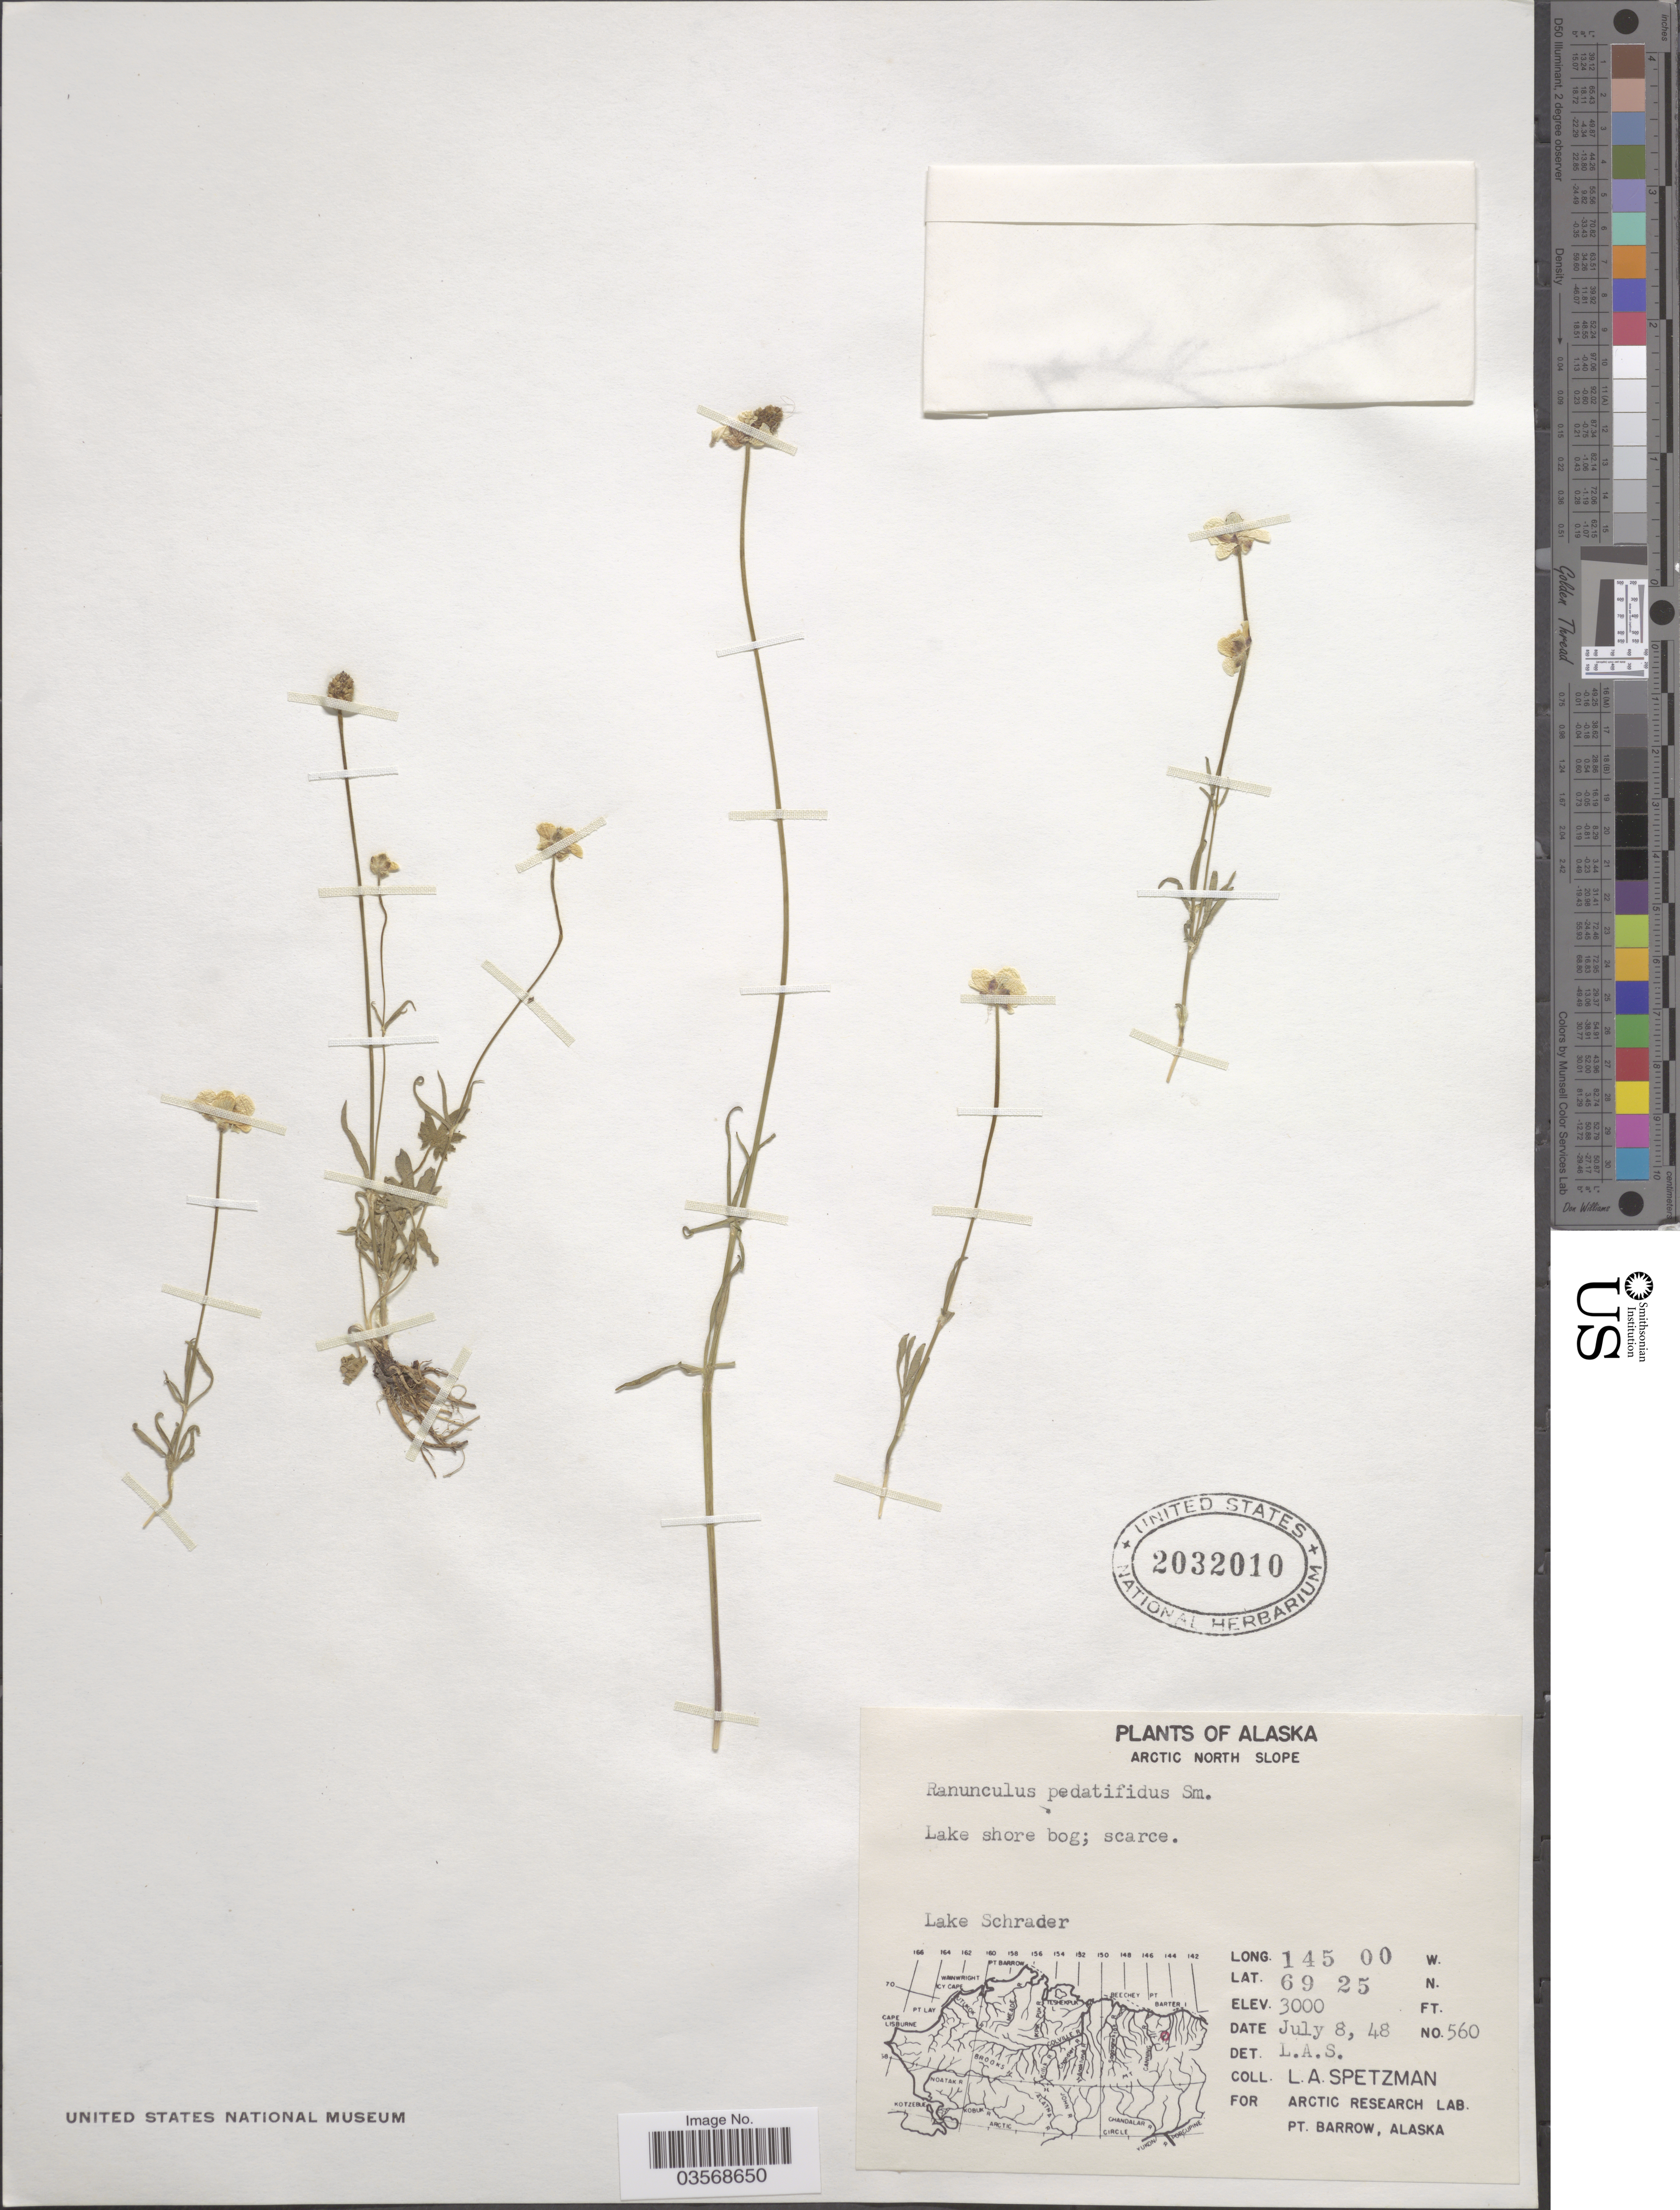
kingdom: Plantae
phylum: Tracheophyta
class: Magnoliopsida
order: Ranunculales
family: Ranunculaceae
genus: Ranunculus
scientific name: Ranunculus peduncularis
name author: Sm.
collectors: L. Spetzman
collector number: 560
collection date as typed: Transcribed d/m/y: 8/7/48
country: United States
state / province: Alaska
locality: Arctic North Slope. Lake Schrader.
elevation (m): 914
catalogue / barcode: US 2032010